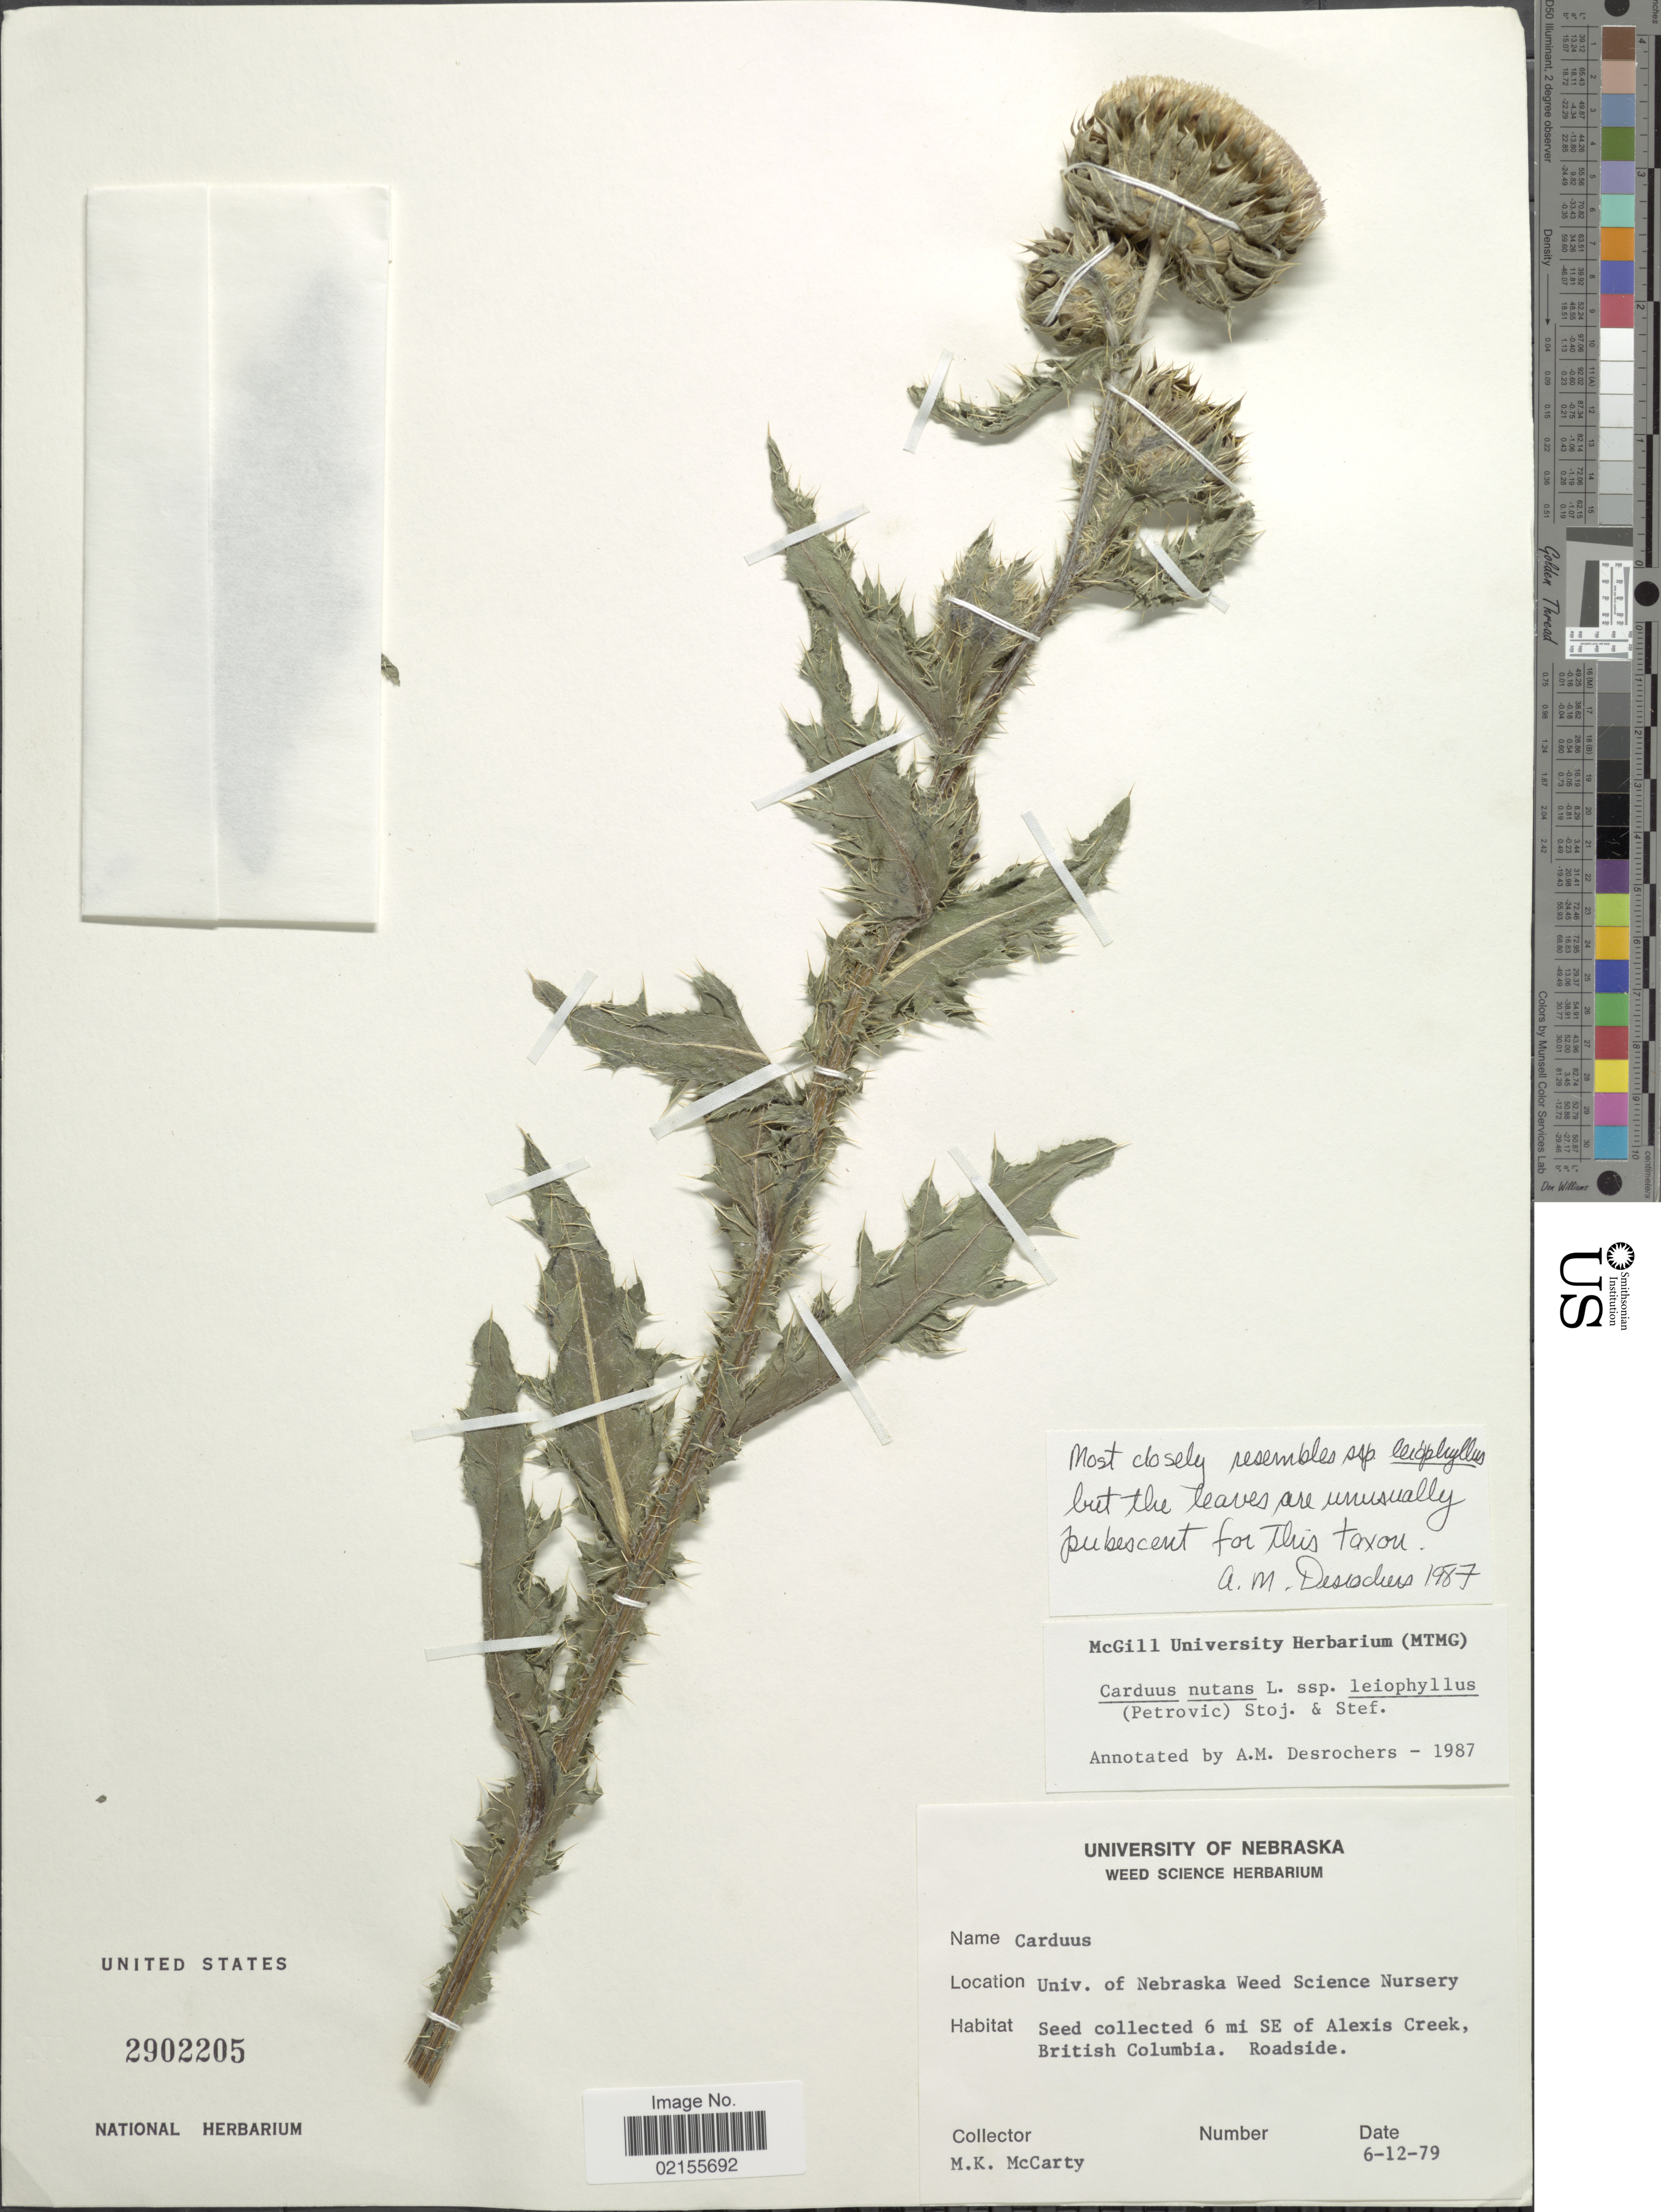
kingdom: Plantae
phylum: Tracheophyta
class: Magnoliopsida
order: Asterales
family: Asteraceae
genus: Carduus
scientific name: Carduus nutans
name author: L.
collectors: M. McCarty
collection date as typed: Transcribed d/m/y: 12/6/79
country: United States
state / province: Nebraska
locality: Univ. of Nebraska Weed Science Nursery, Seed collected 6 mi SE of Alexis Creek, British Columbia. Roadside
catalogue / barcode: US 2902205